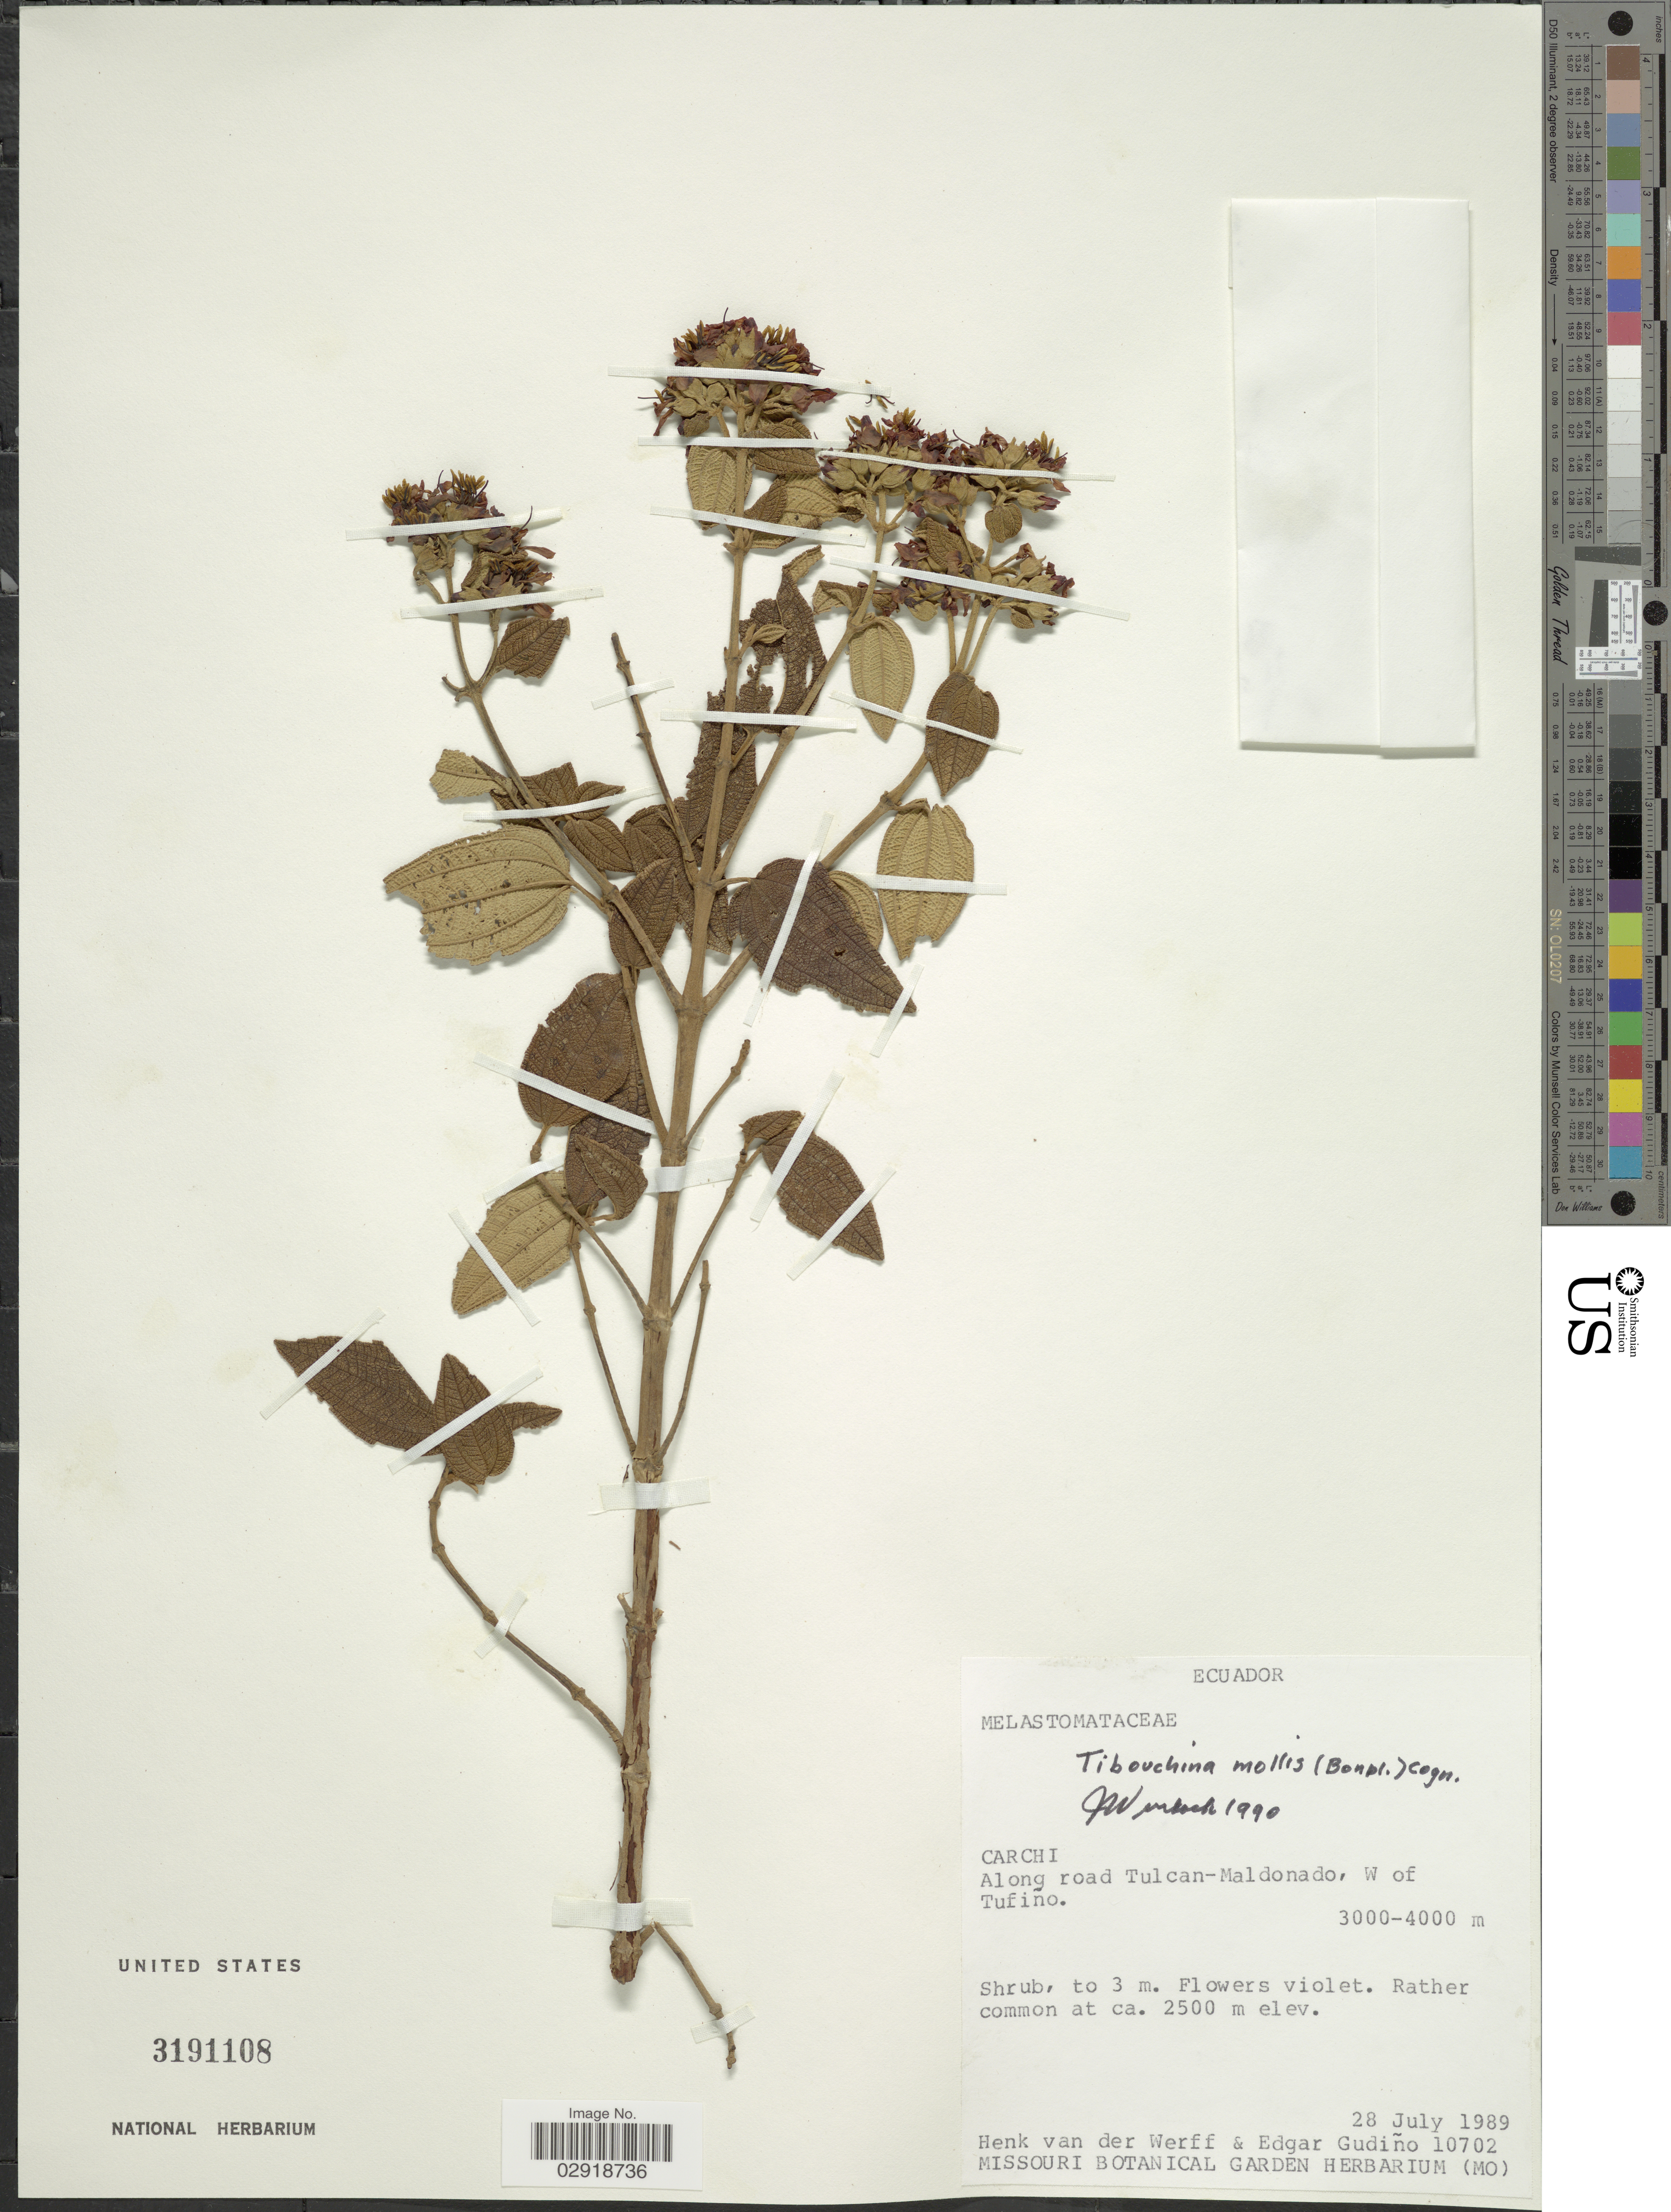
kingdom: Plantae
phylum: Tracheophyta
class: Magnoliopsida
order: Myrtales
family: Melastomataceae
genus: Chaetogastra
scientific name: Chaetogastra mollis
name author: (Bonpl.) DC.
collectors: H. van der Werff & E. Gudiño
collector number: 10702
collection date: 1989-07-28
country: Ecuador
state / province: Carchi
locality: Along road Tulcan-Maldonado, W of Tufiño.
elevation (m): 2500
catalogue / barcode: US 3191108